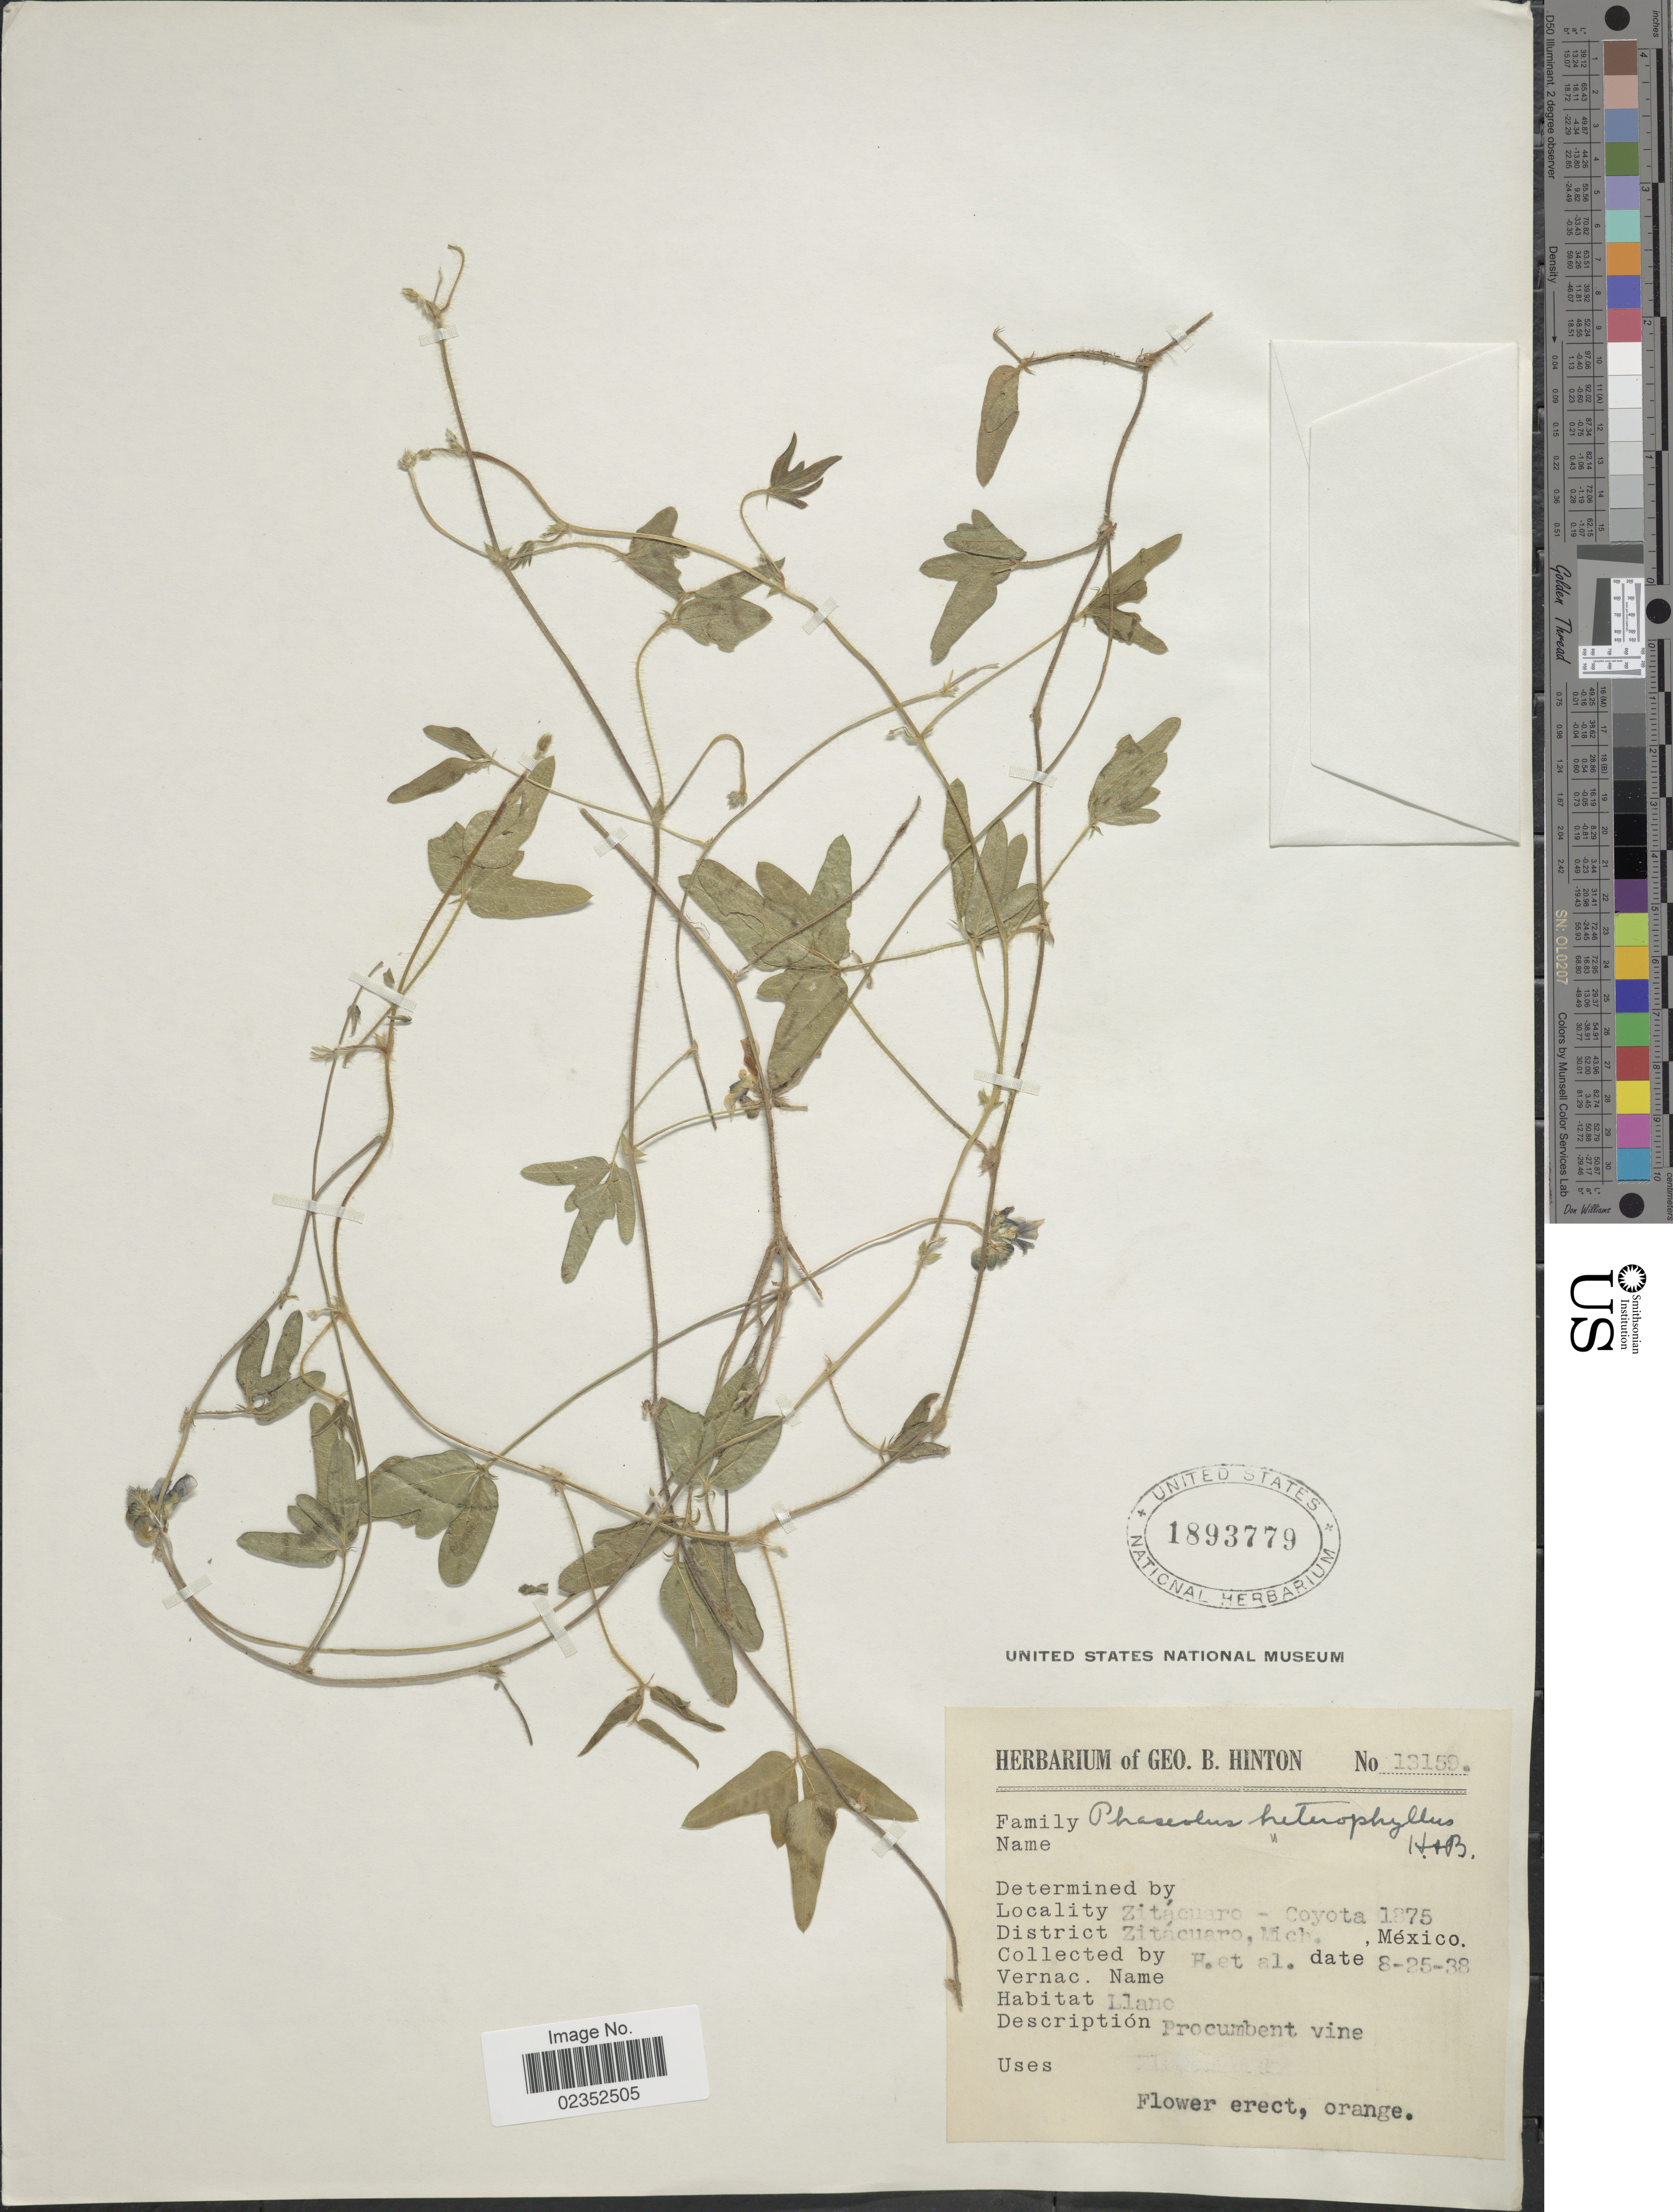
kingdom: Plantae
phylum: Tracheophyta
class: Magnoliopsida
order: Fabales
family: Fabaceae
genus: Macroptilium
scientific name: Macroptilium gibbosifolium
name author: (Ortega) A. Delgado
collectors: G. B. Hinton & et al.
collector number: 13159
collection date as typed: Transcribed d/m/y: 25/8/38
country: Mexico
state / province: Michoacán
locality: Zitacuaro - Coyota. District Zitacuaro, Mich.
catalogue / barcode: US 1893779